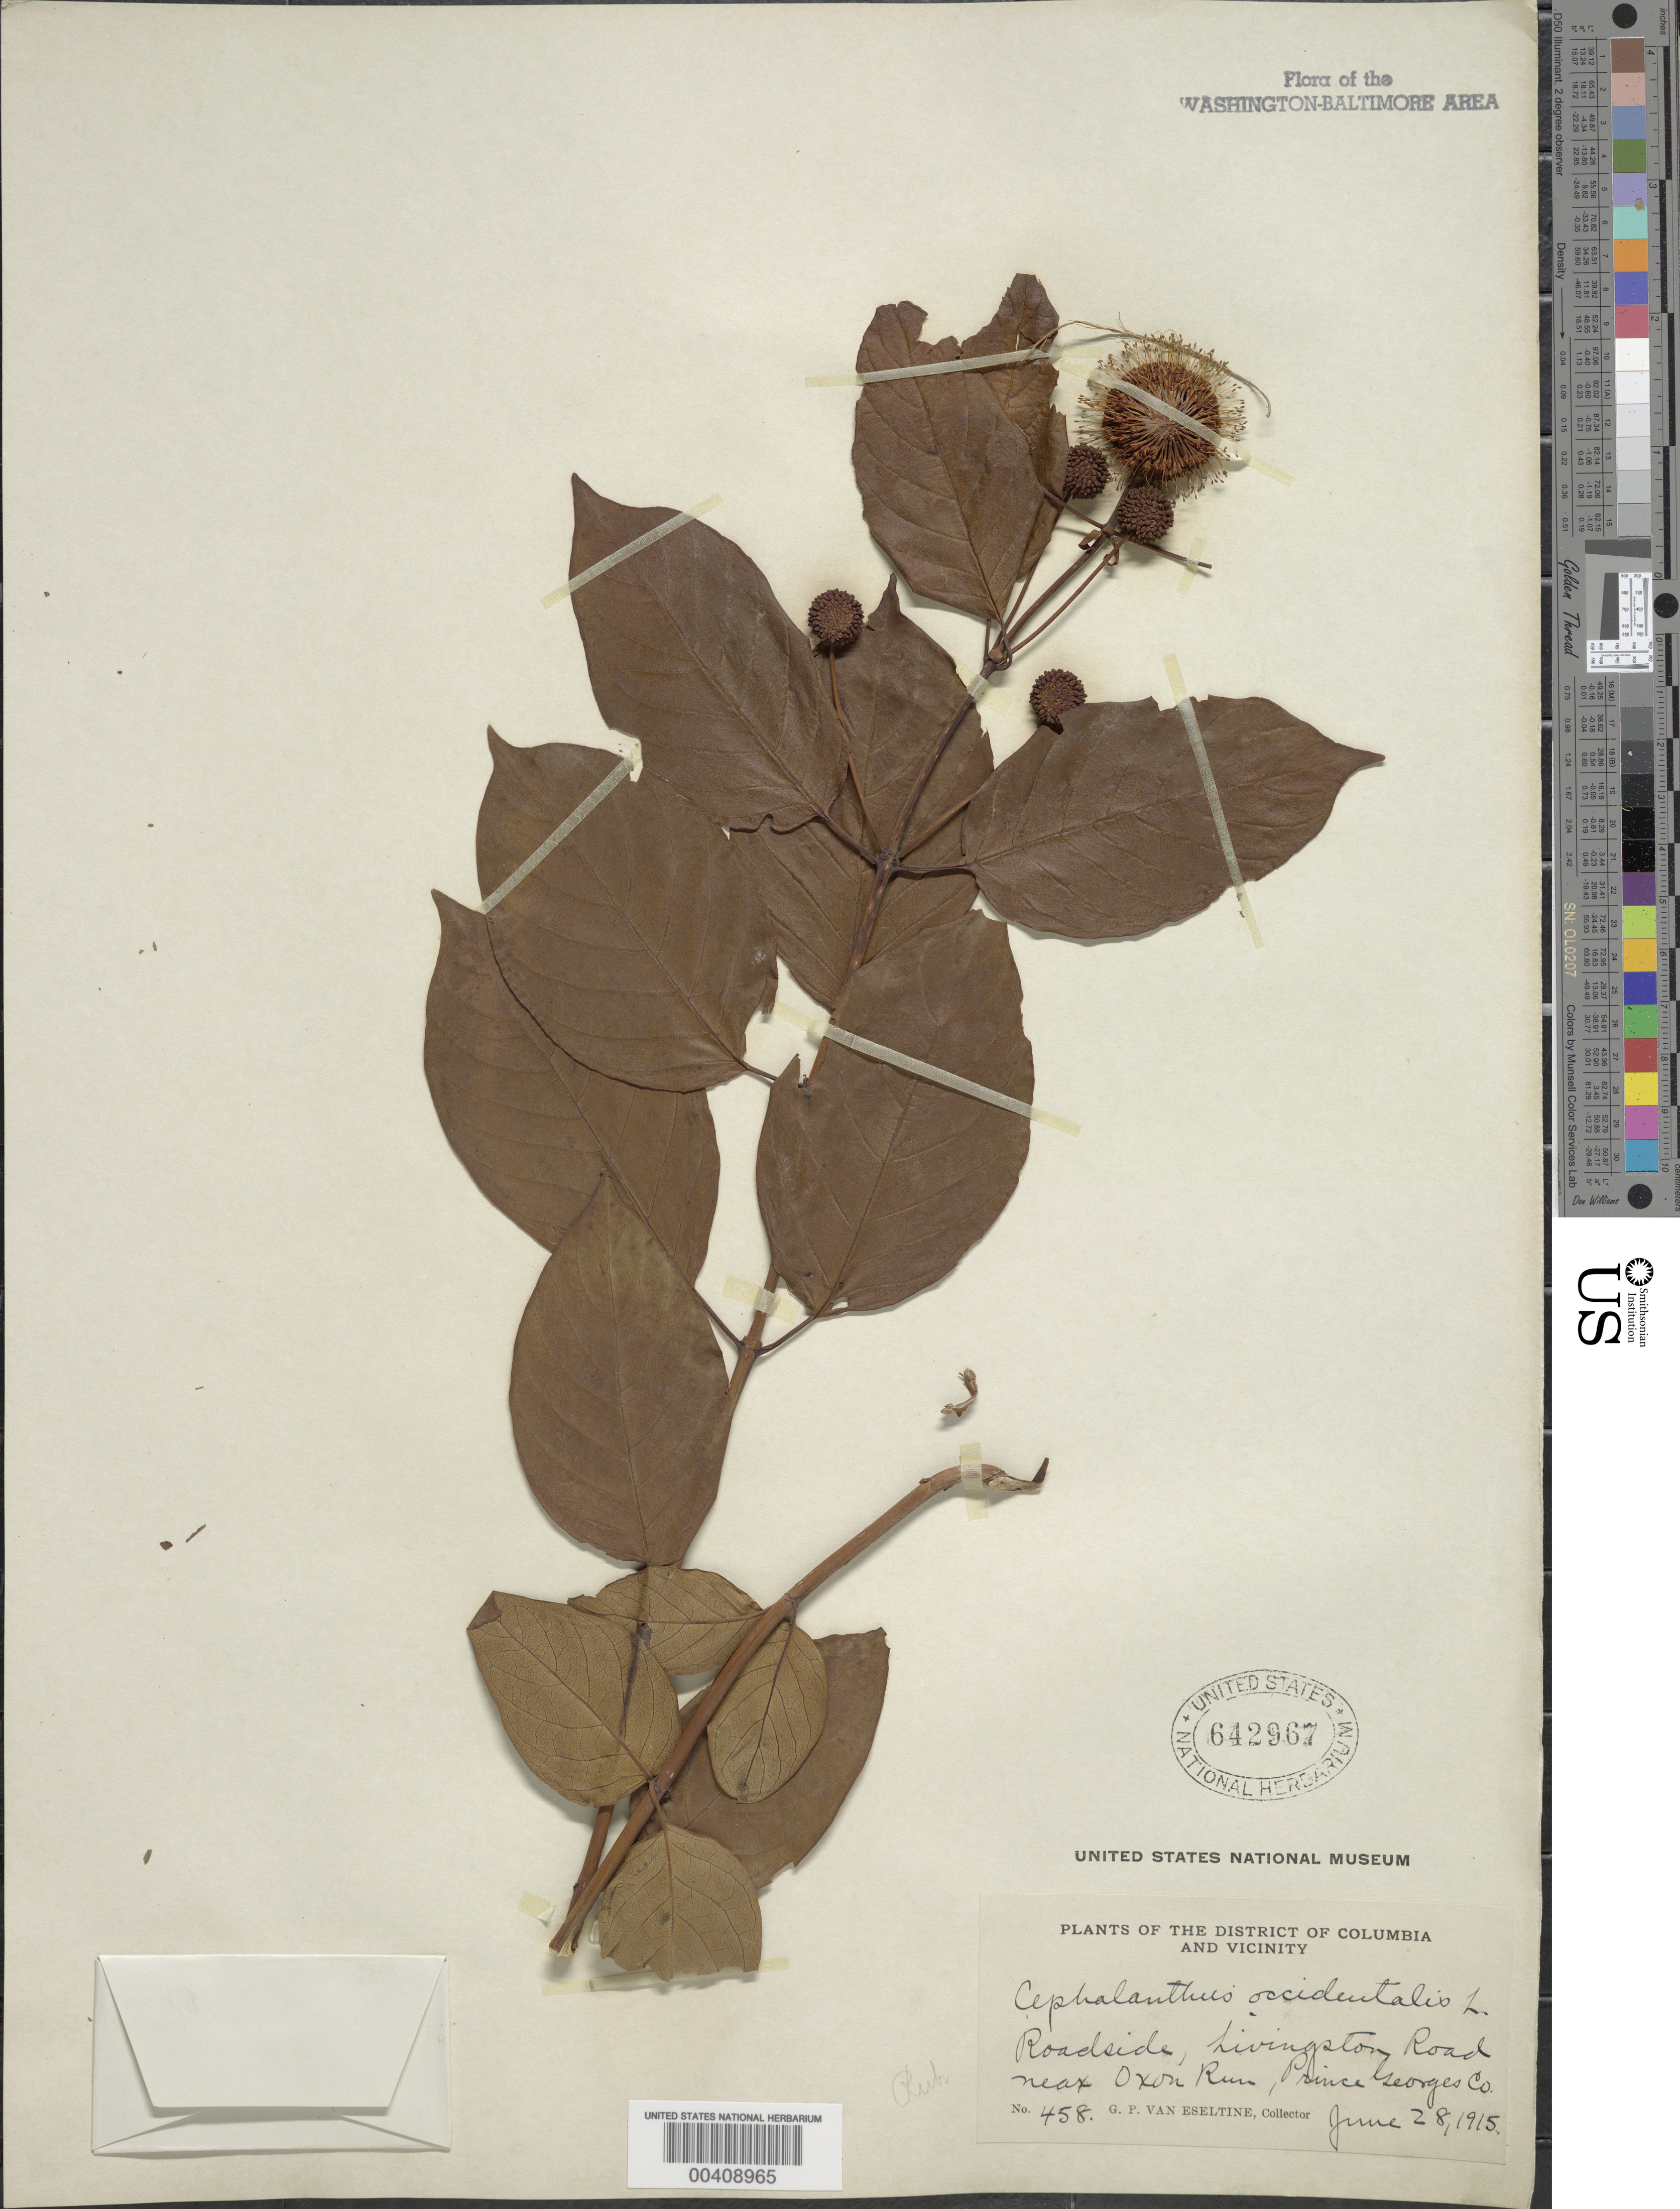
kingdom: Plantae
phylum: Tracheophyta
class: Magnoliopsida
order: Gentianales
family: Rubiaceae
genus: Cephalanthus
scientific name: Cephalanthus occidentalis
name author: L.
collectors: G. P. Van Eseltine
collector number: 458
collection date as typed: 28 Jun 1915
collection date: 1915-06-28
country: United States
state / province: Maryland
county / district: Prince George's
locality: Near Oxon Run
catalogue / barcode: US 642967